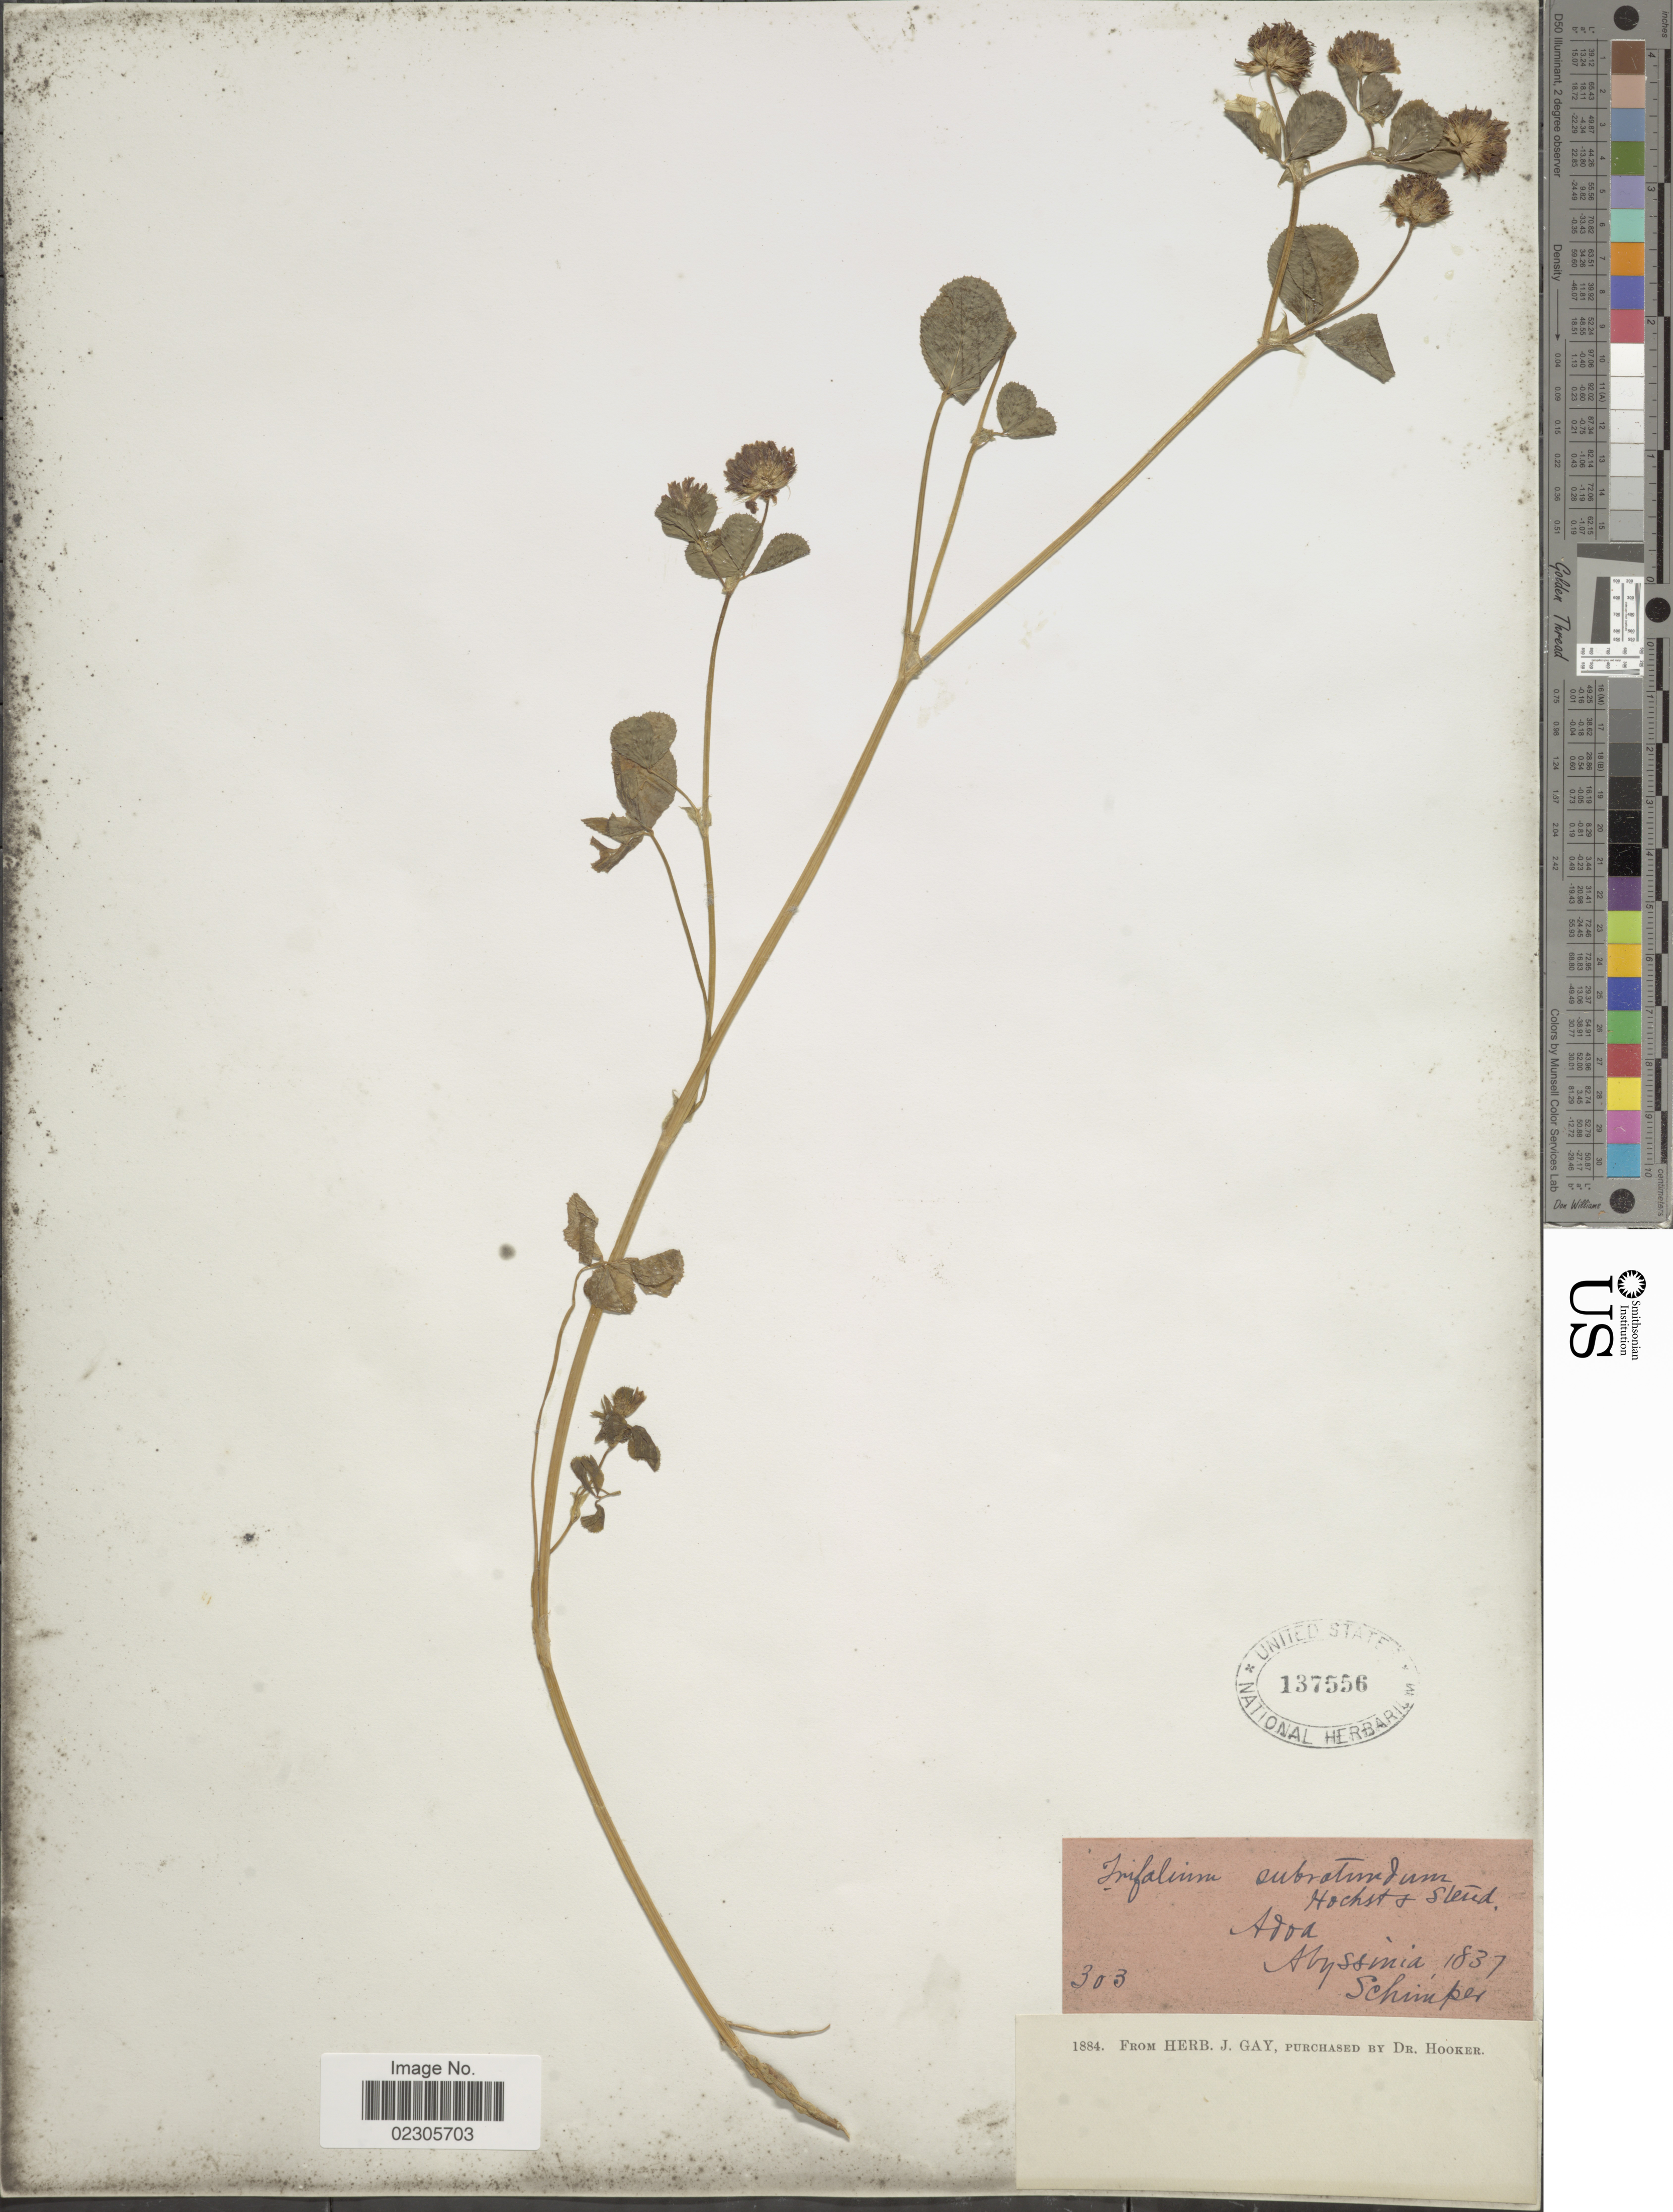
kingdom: Plantae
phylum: Tracheophyta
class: Magnoliopsida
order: Fabales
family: Fabaceae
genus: Trifolium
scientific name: Trifolium subrotundum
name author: Steud. & Hochst.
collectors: -. Schimper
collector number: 303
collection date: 1837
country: Eritrea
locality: Adoa [interpreted], Abyssinia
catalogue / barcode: US 137556